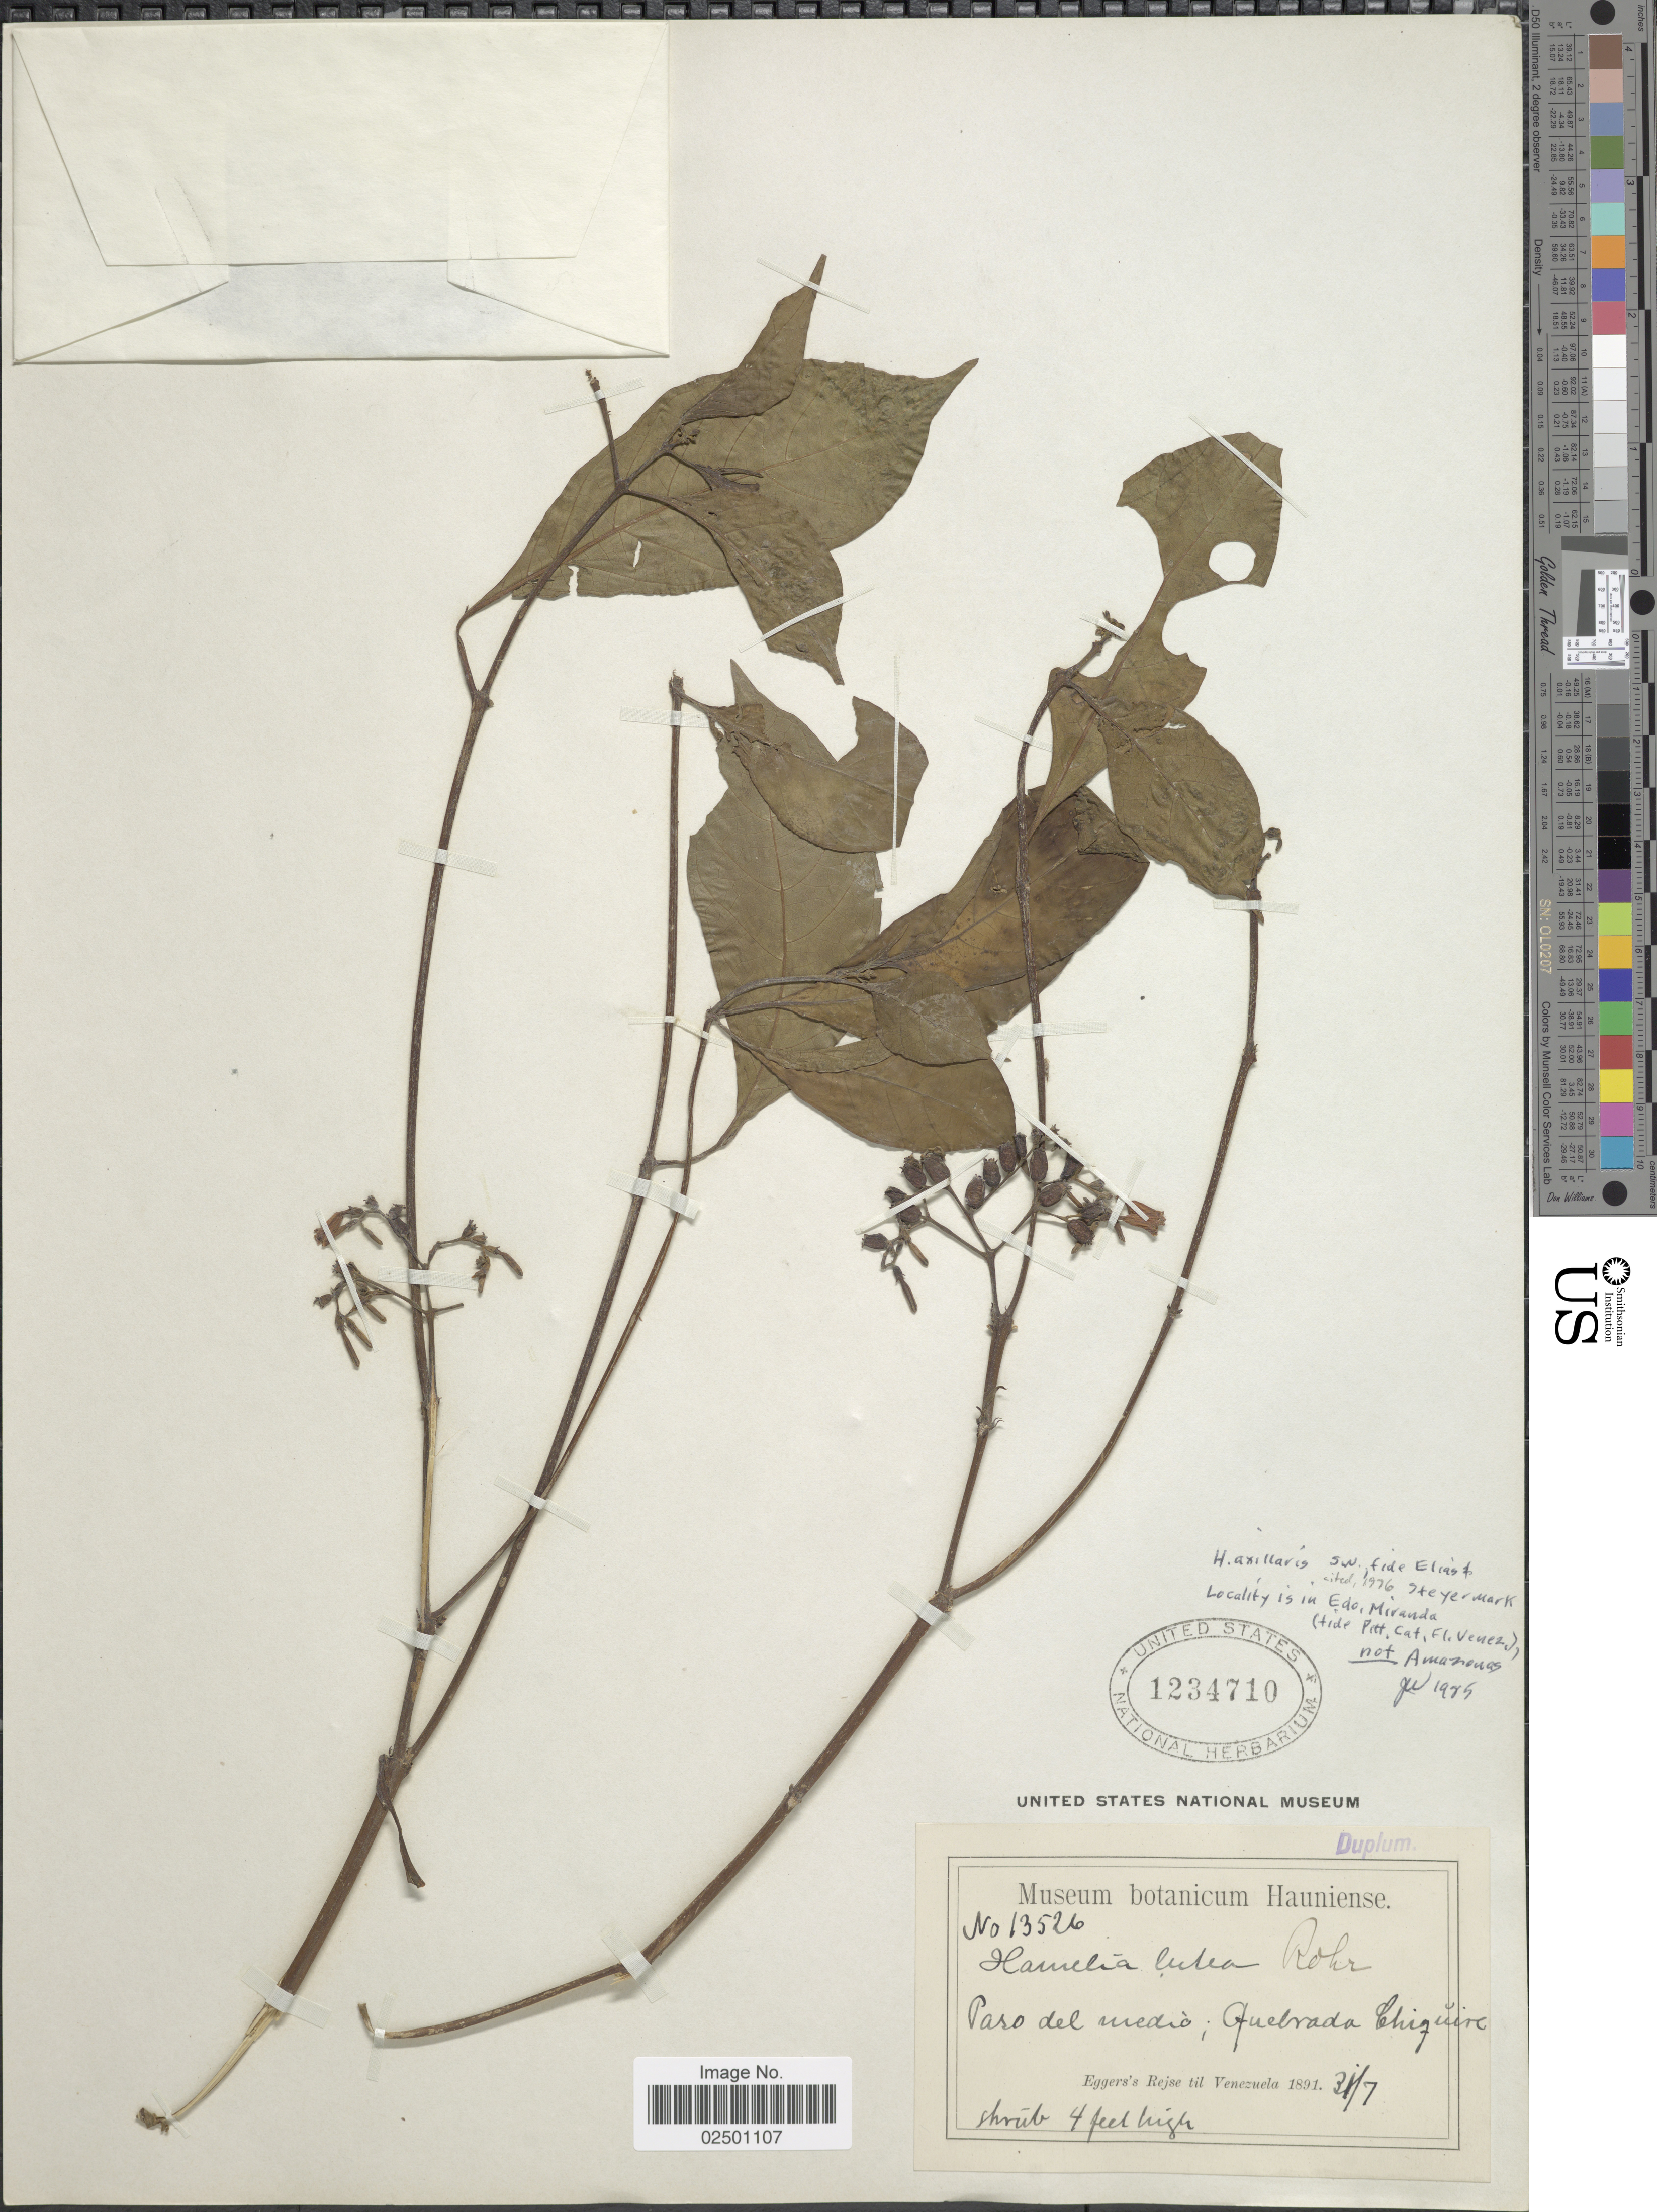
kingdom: Plantae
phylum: Tracheophyta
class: Magnoliopsida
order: Gentianales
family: Rubiaceae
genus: Hamelia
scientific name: Hamelia axillaris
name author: Sw.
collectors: -. Eggers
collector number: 13526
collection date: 1891-07-31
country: Venezuela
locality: Paso del medio; Quebrada Chiquire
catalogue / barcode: US 1234710